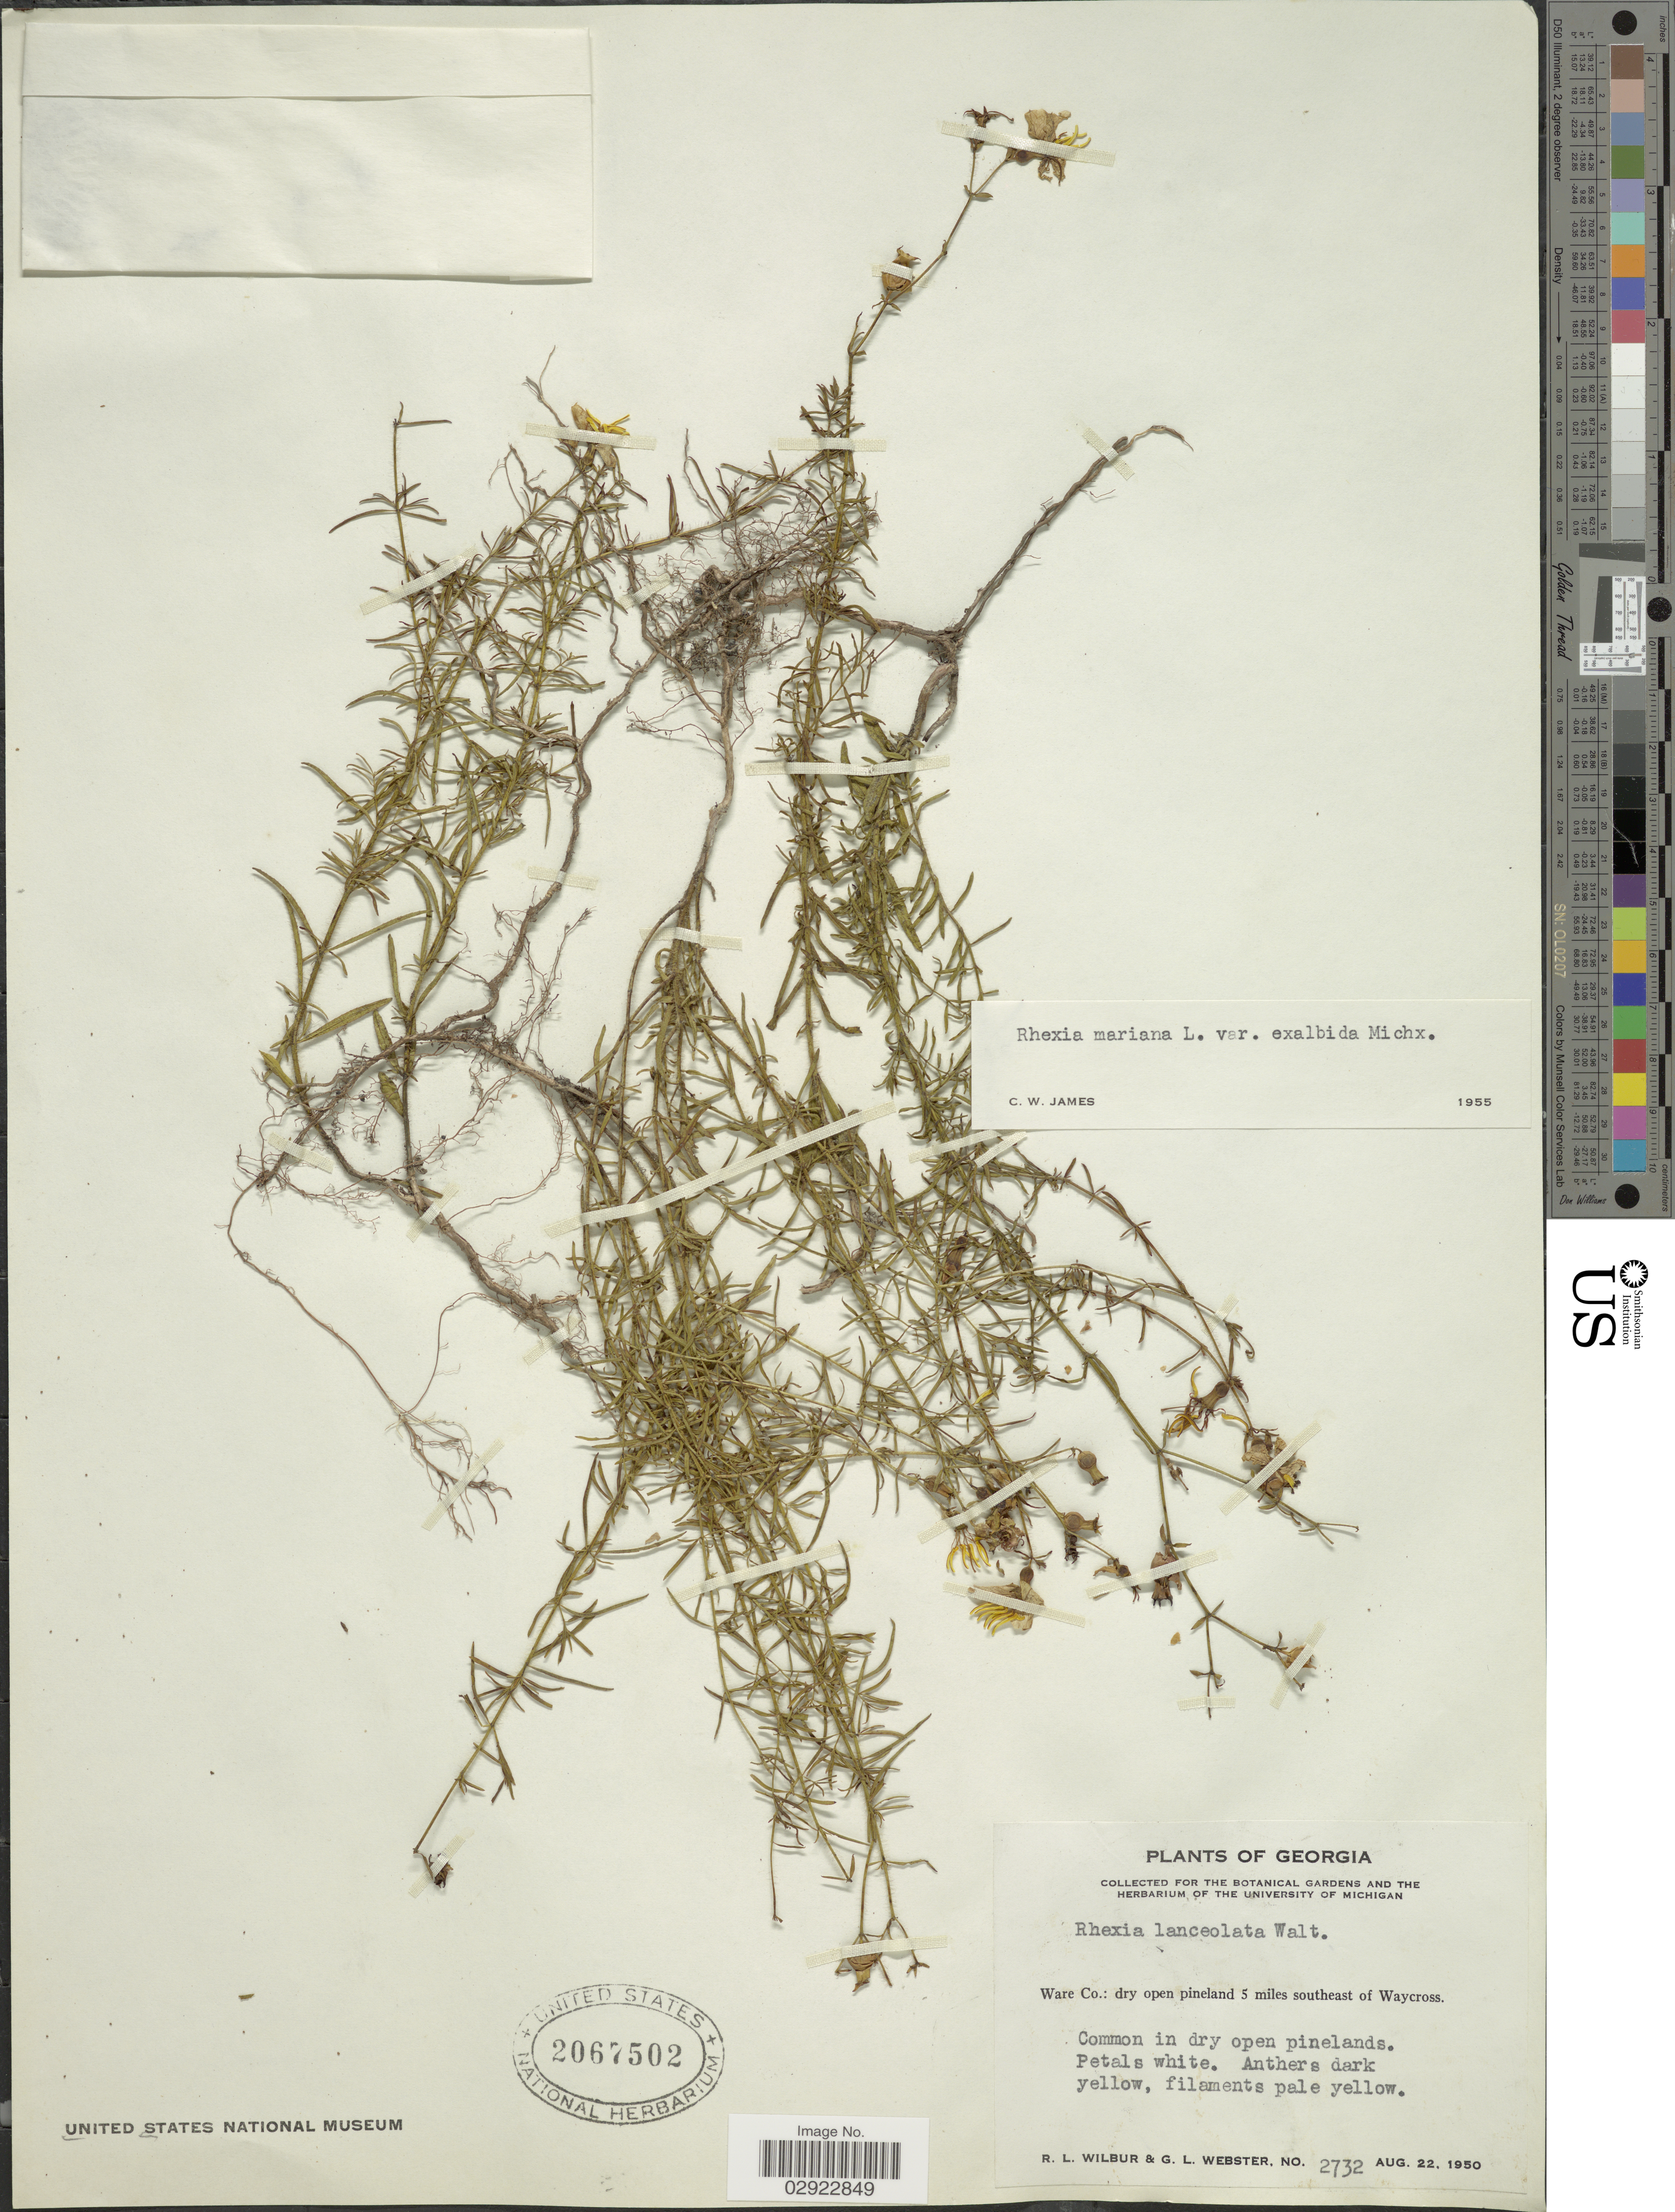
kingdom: Plantae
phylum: Tracheophyta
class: Magnoliopsida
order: Myrtales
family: Melastomataceae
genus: Rhexia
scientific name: Rhexia mariana var. exalbida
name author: Michx.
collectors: R. L. Wilbur & G. L. Webster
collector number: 2732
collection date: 1950-08-22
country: United States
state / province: Georgia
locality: Ware Co.: dry open pineland 5 miles southeast of Waycross.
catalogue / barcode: US 2067502